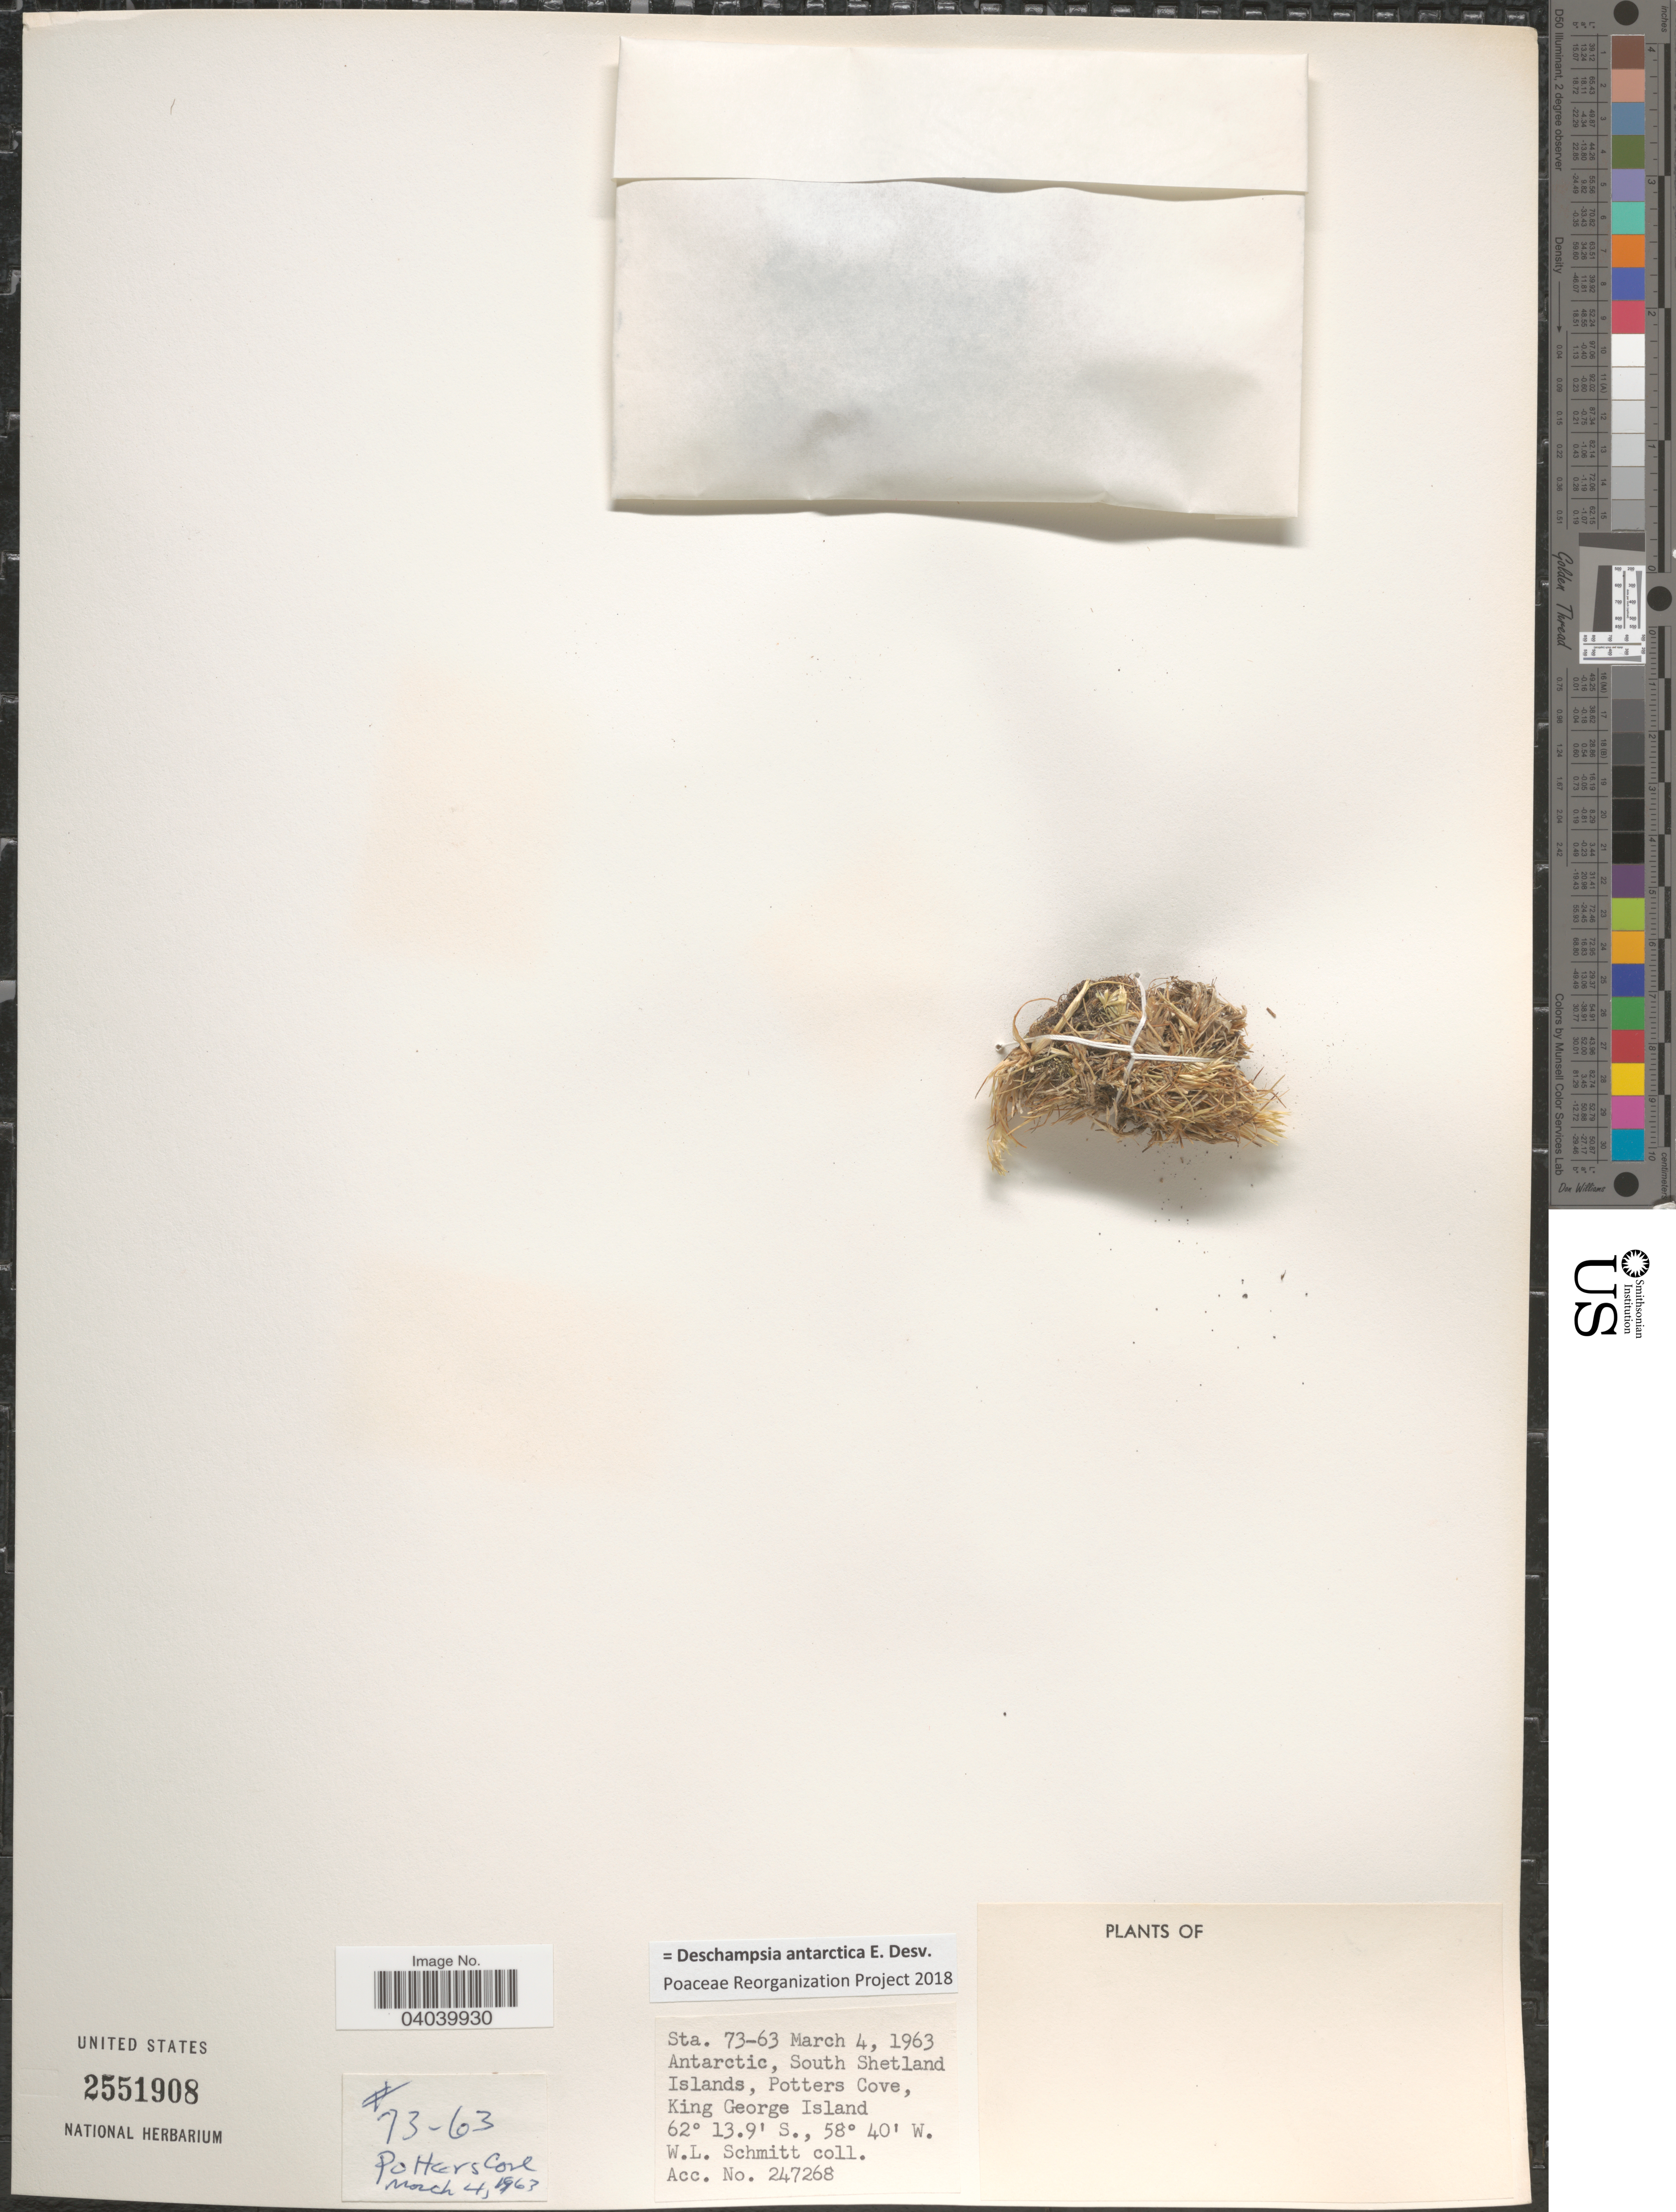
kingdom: Plantae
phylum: Tracheophyta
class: Liliopsida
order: Poales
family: Poaceae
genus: Deschampsia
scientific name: Deschampsia antarctica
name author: É. Desv.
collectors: W. L. Schmitt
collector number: Sta. 73-63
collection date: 1963-03-04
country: Antarctica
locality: Antarctic, South Shetland Islands, Potters Cove, King George Island.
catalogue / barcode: US 2551908